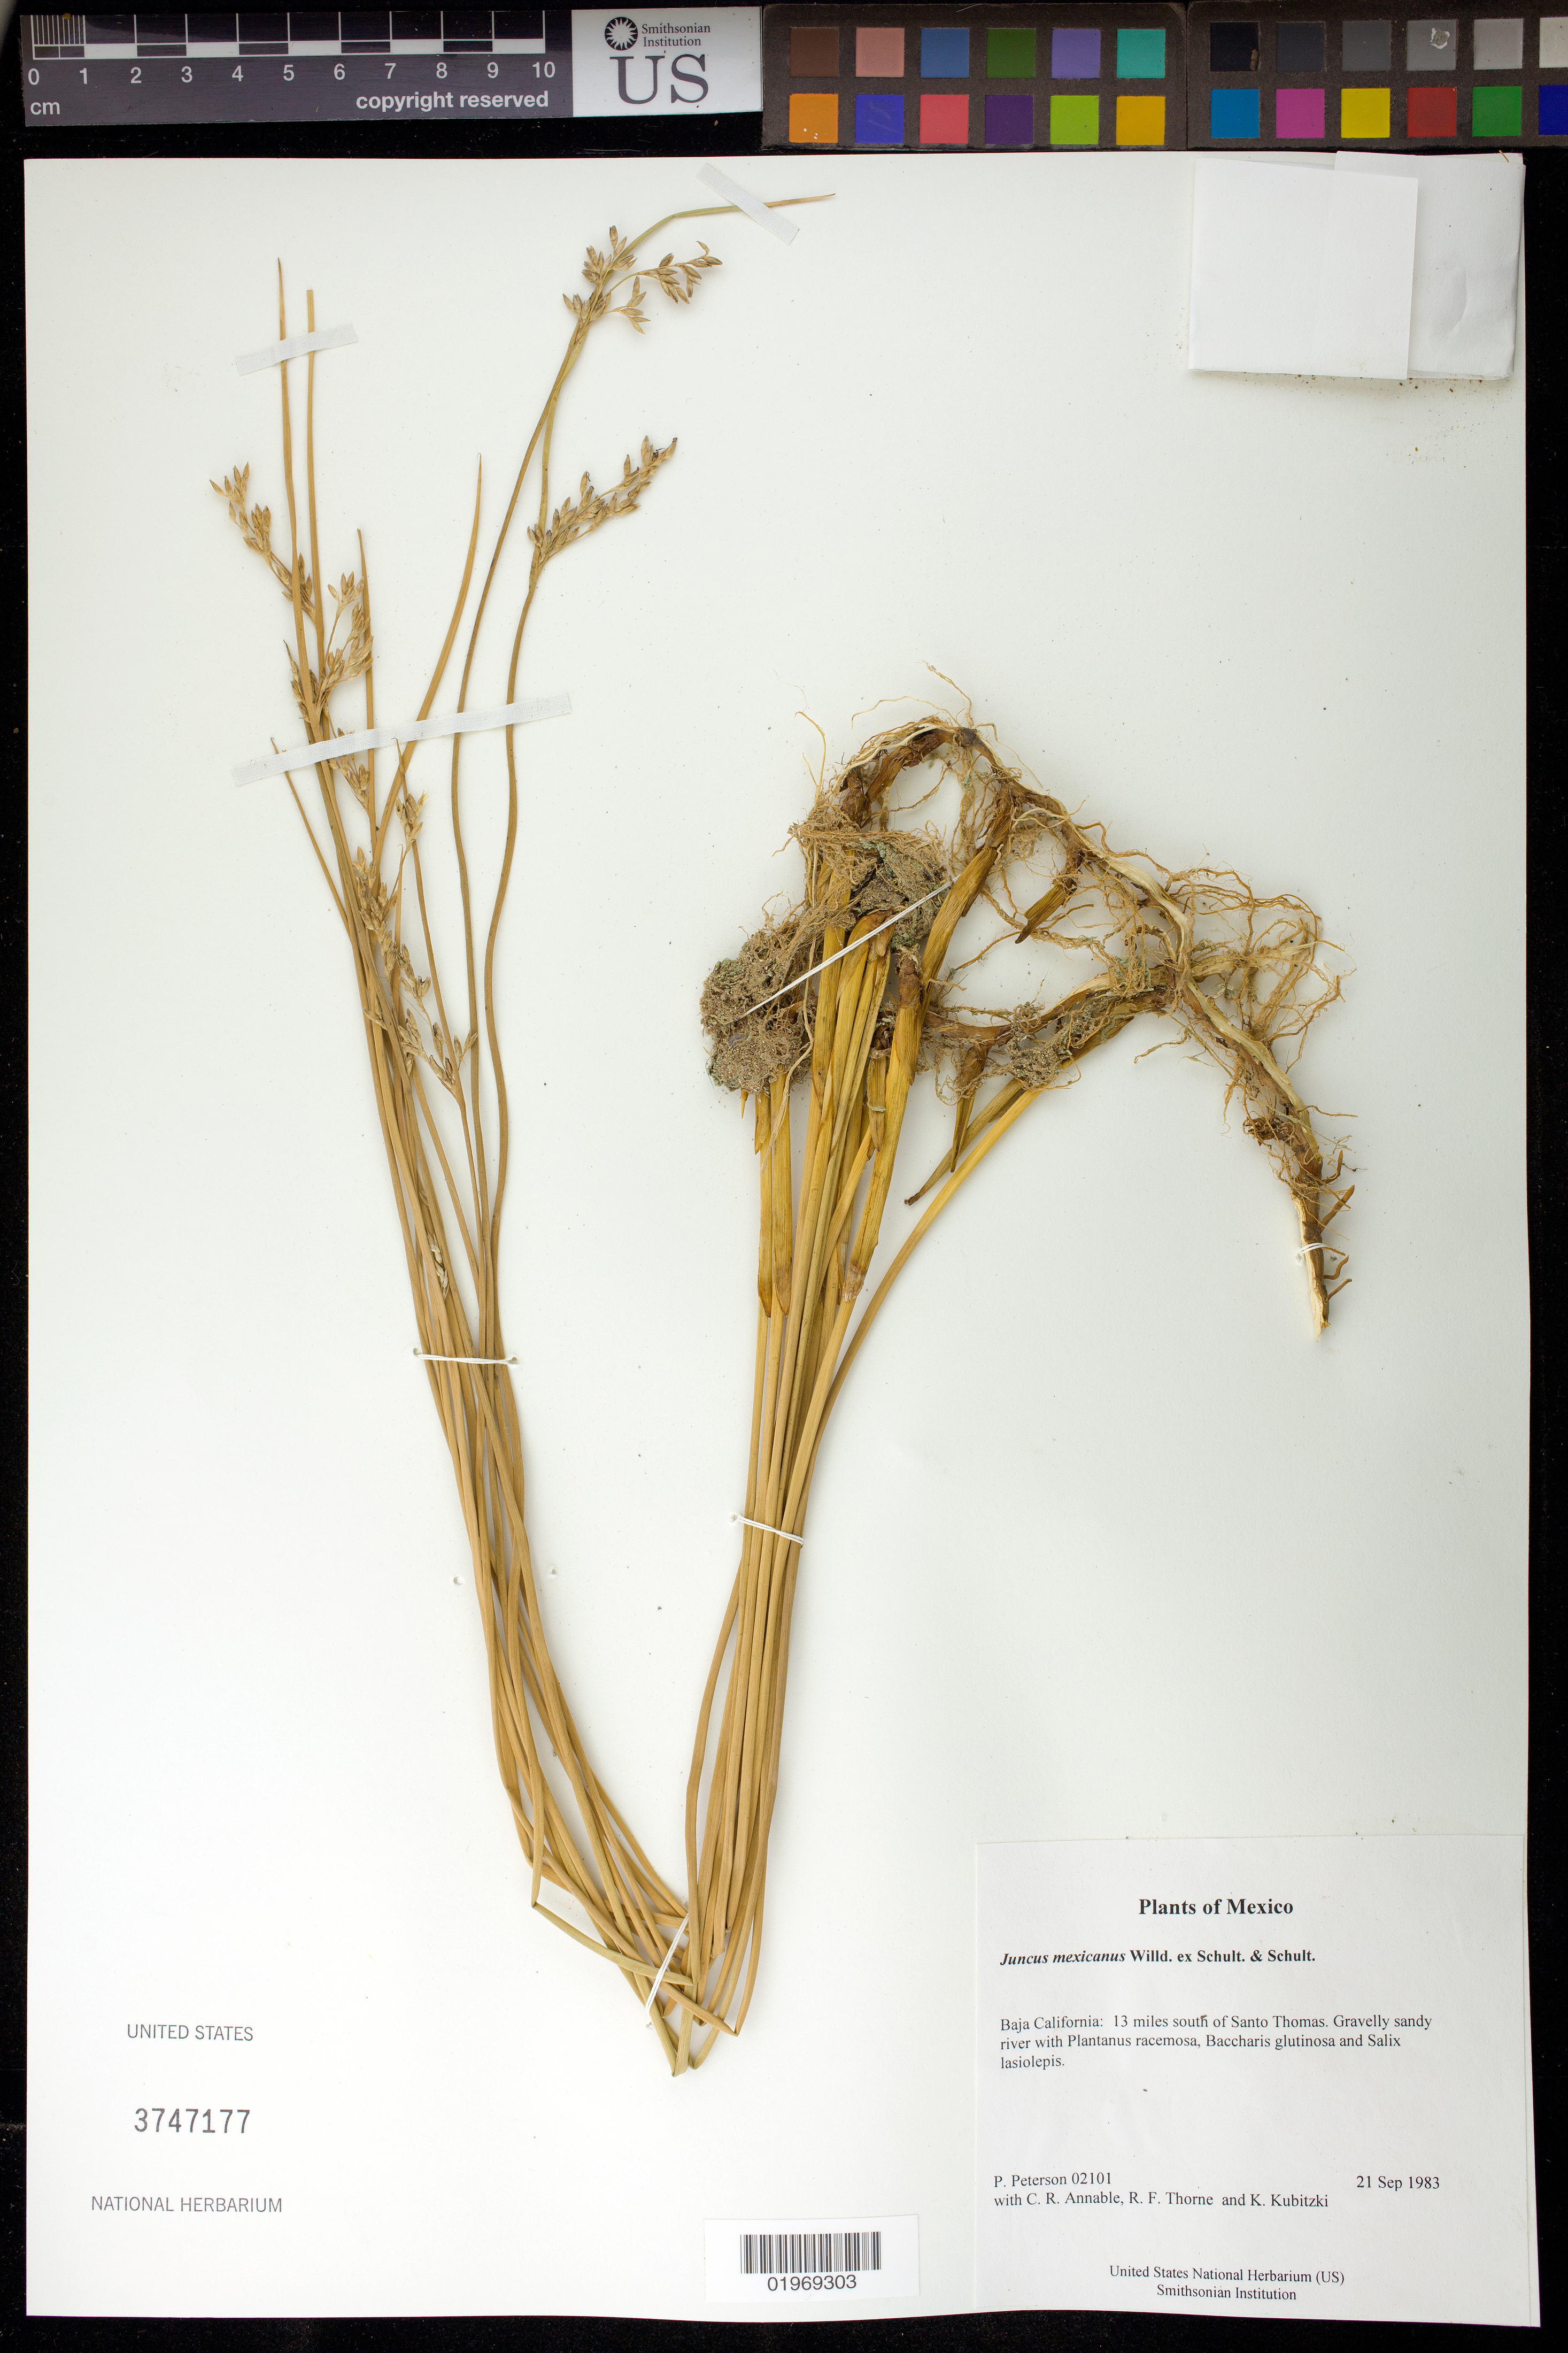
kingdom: Plantae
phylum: Tracheophyta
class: Liliopsida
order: Poales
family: Juncaceae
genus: Juncus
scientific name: Juncus mexicanus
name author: Willd. ex Schult. & Schult. f.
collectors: P. M. Peterson, C. R. Annable, R. F. Thorne & K. Kubitzki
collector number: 02101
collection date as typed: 21 Sep 1983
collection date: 1983-09-21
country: Mexico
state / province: Baja California Norte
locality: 13 miles south of Santo Thomas.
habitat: Gravelly sandy river with Plantanus racemosa, Baccharis glutinosa and Salix lasiolepis.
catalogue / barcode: US 3747177